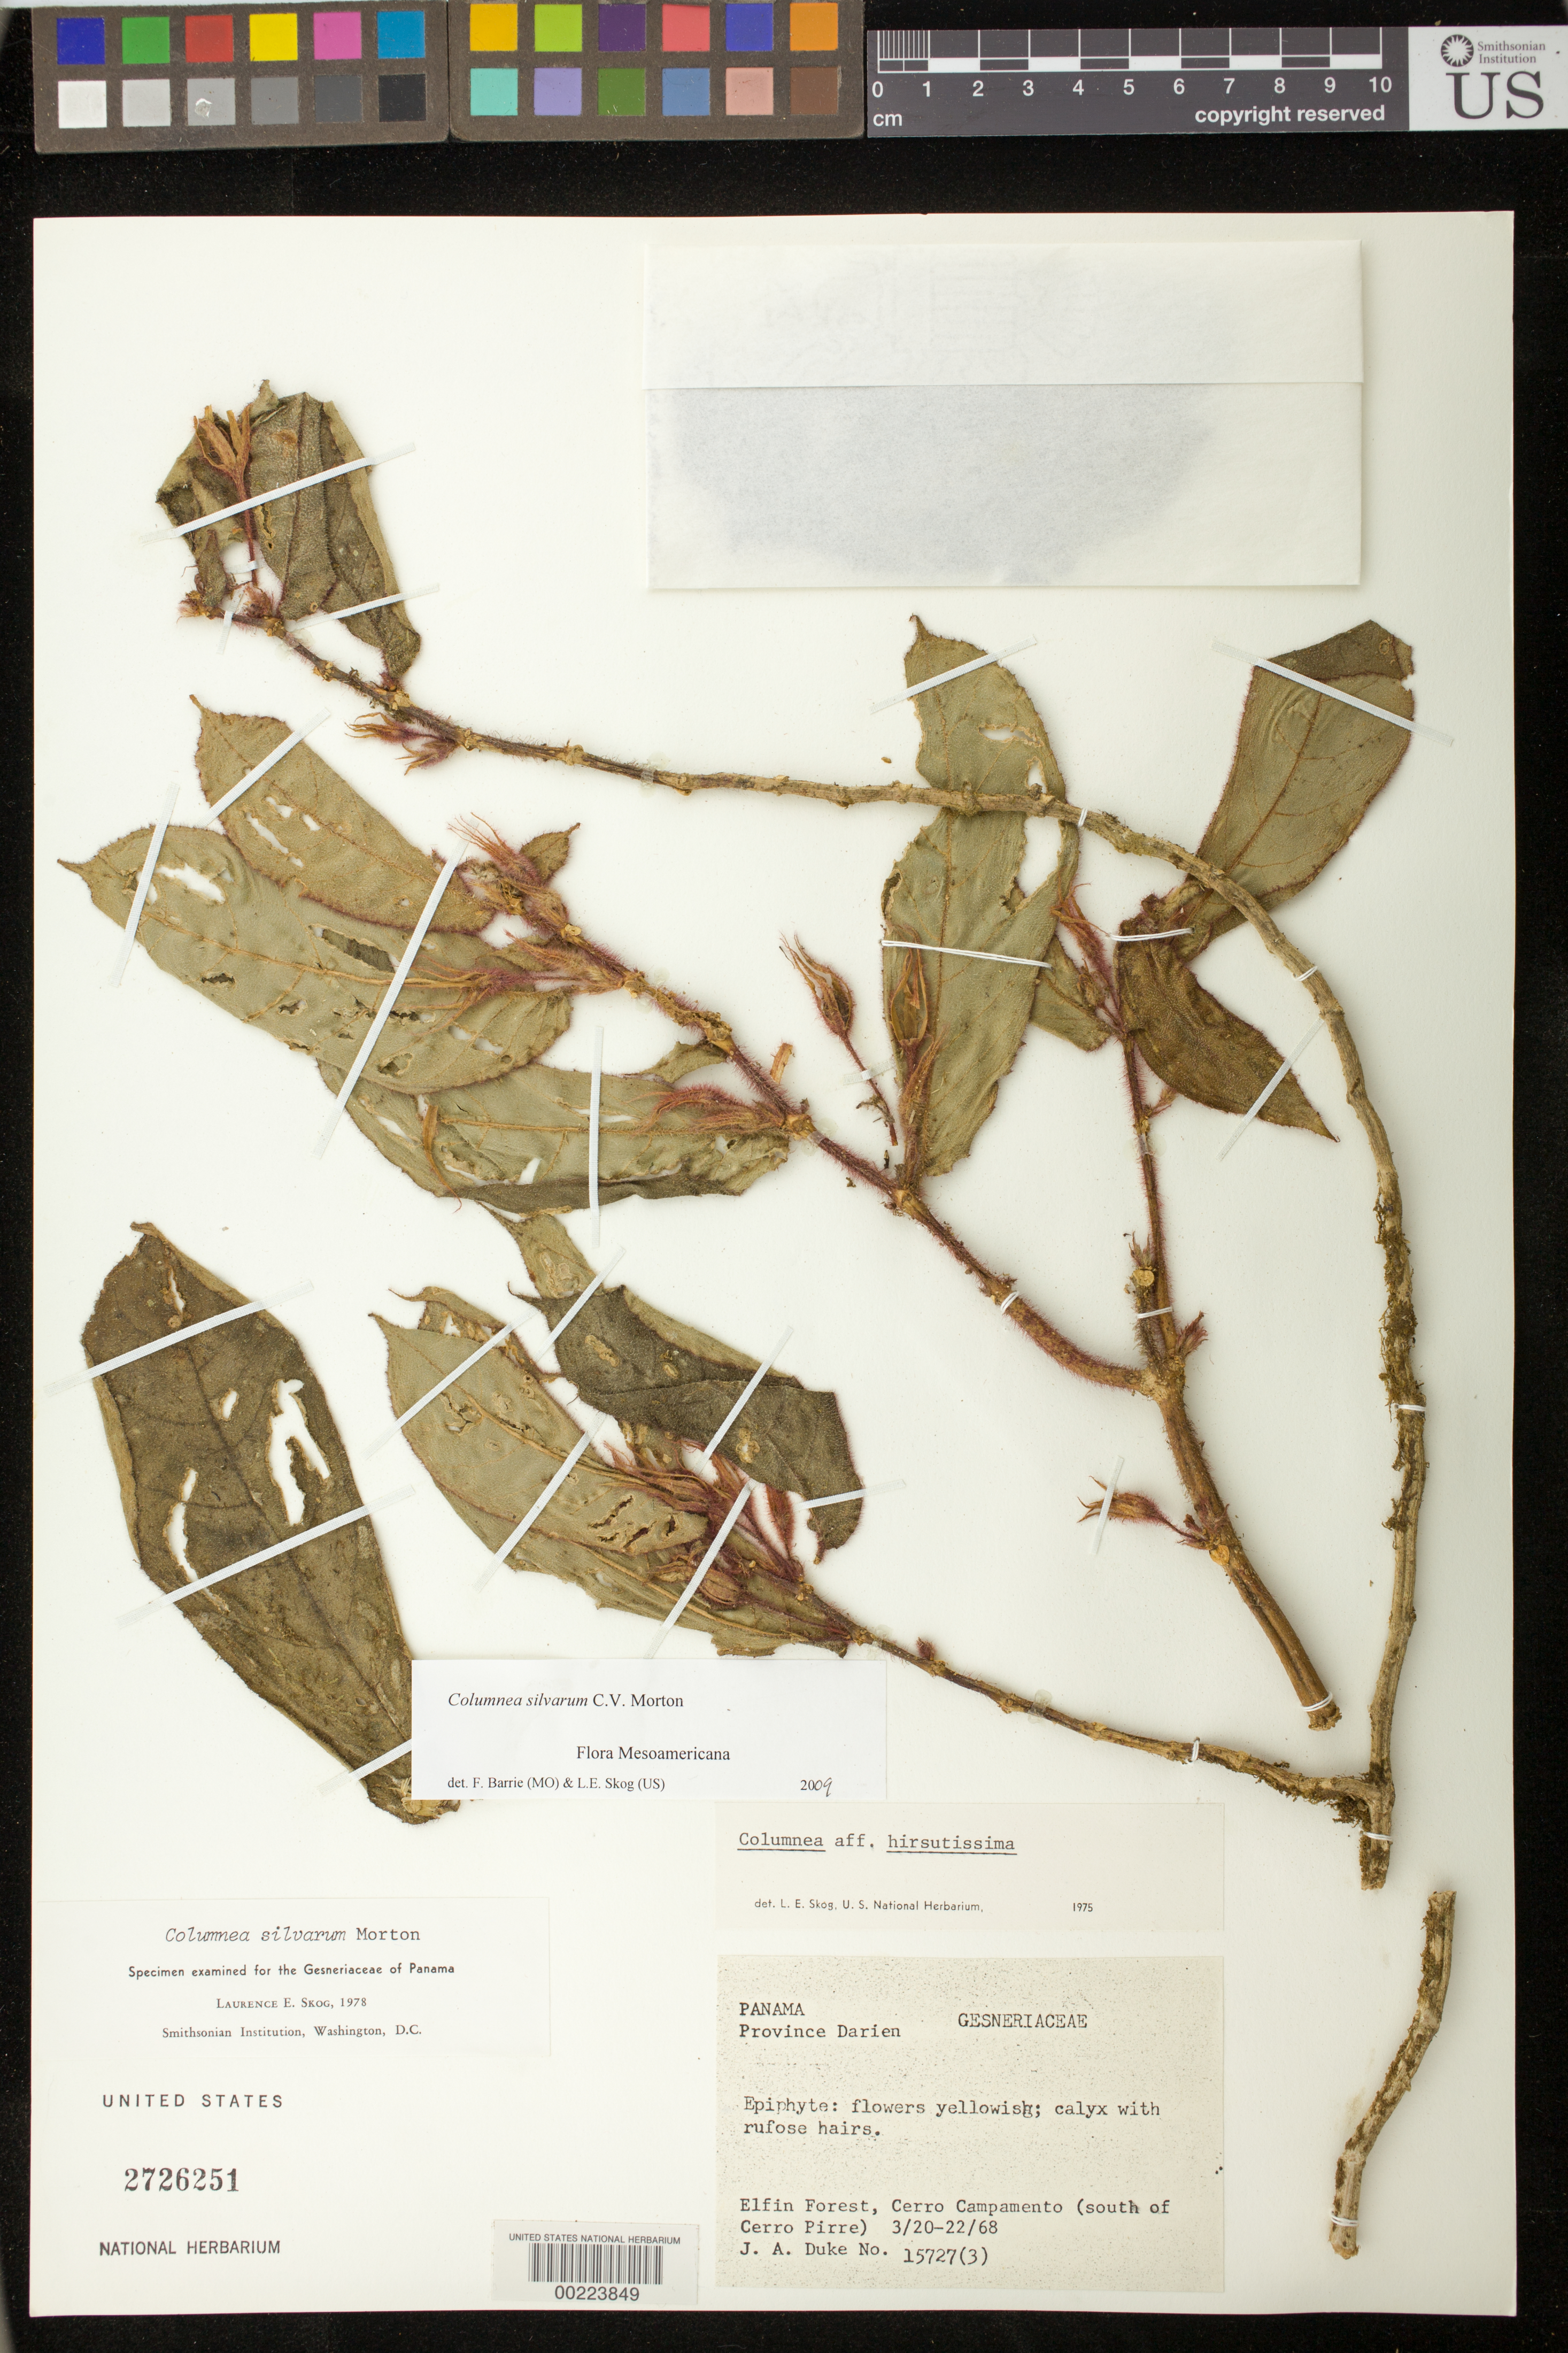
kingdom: Plantae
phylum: Tracheophyta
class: Magnoliopsida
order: Lamiales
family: Gesneriaceae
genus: Columnea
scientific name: Columnea silvarum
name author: C.V. Morton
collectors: J. A. Duke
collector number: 15727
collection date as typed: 20-22 Mar 1968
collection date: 1968-03-20/1968-03-22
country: Panama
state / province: Darién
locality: Cerro Campamento (S of Cerro Pirre)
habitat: Elfin forest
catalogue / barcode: US 2726251